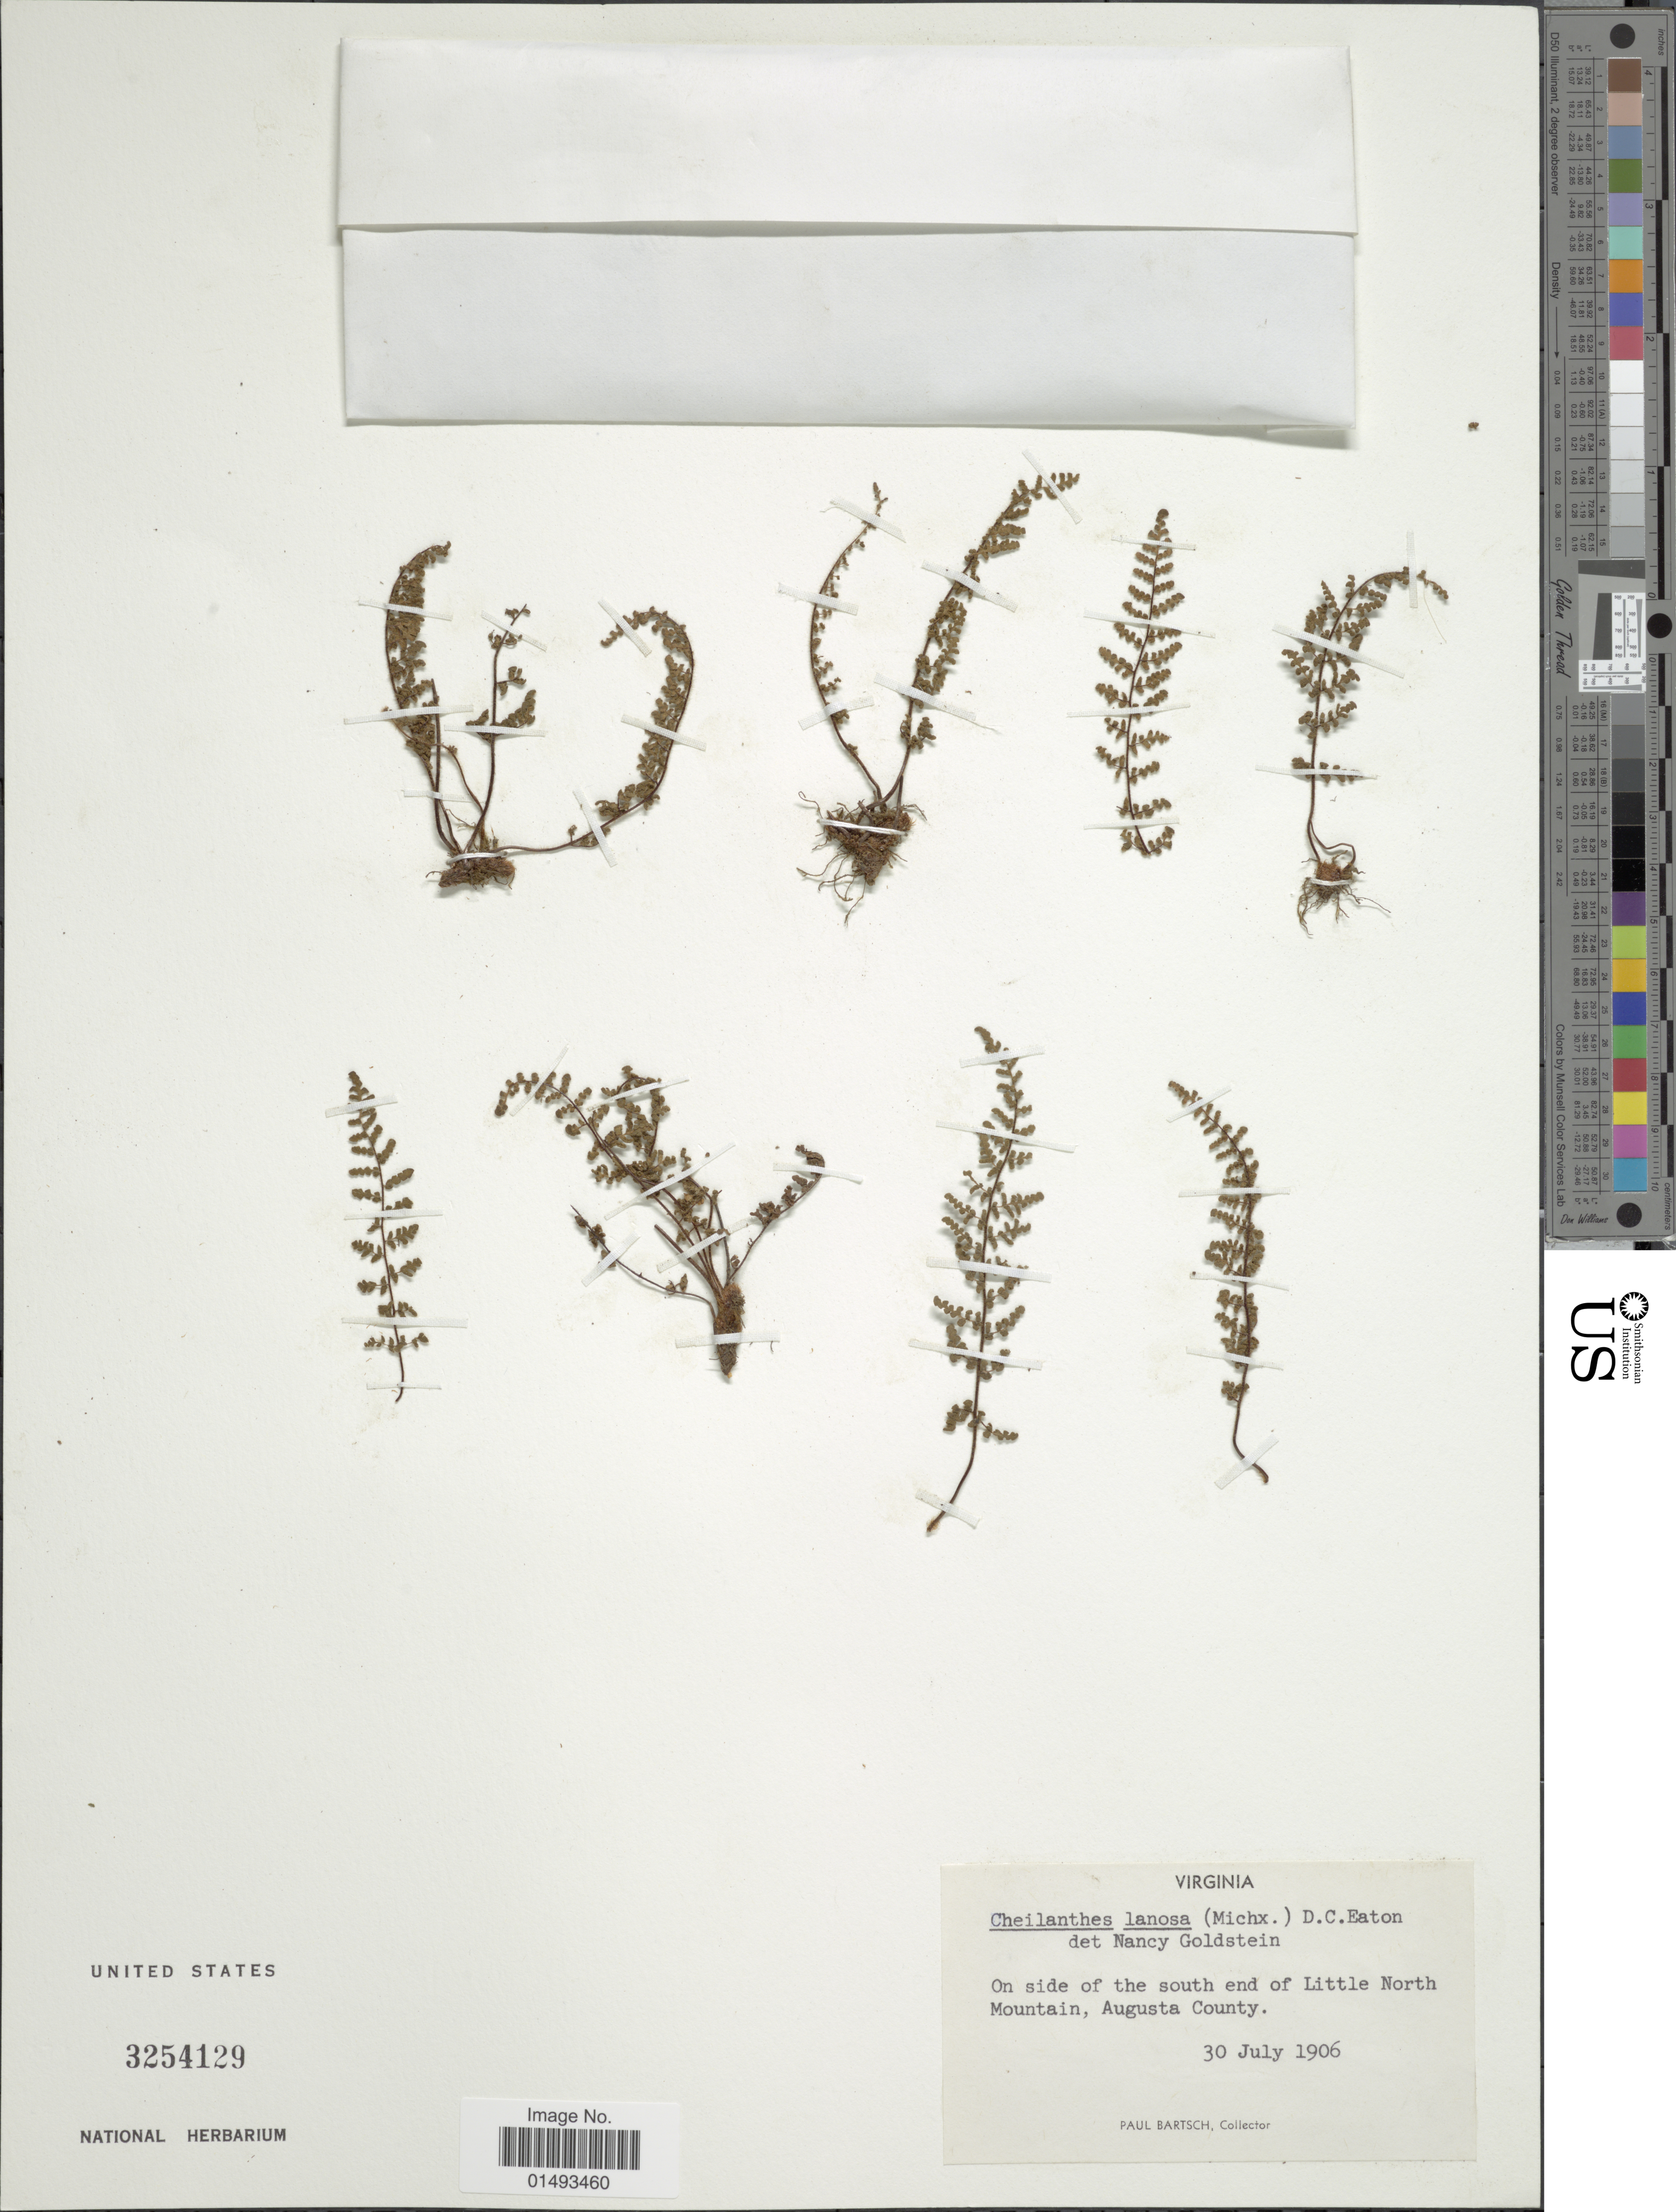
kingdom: Plantae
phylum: Tracheophyta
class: Polypodiopsida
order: Polypodiales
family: Pteridaceae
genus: Myriopteris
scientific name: Myriopteris lanosa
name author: (Michx.) Grusz & Windham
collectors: P. Bartsch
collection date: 1906-07-30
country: United States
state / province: Virginia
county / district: Augusta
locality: On side of the south end of Little North Mountain, Augusta County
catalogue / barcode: US 3254129